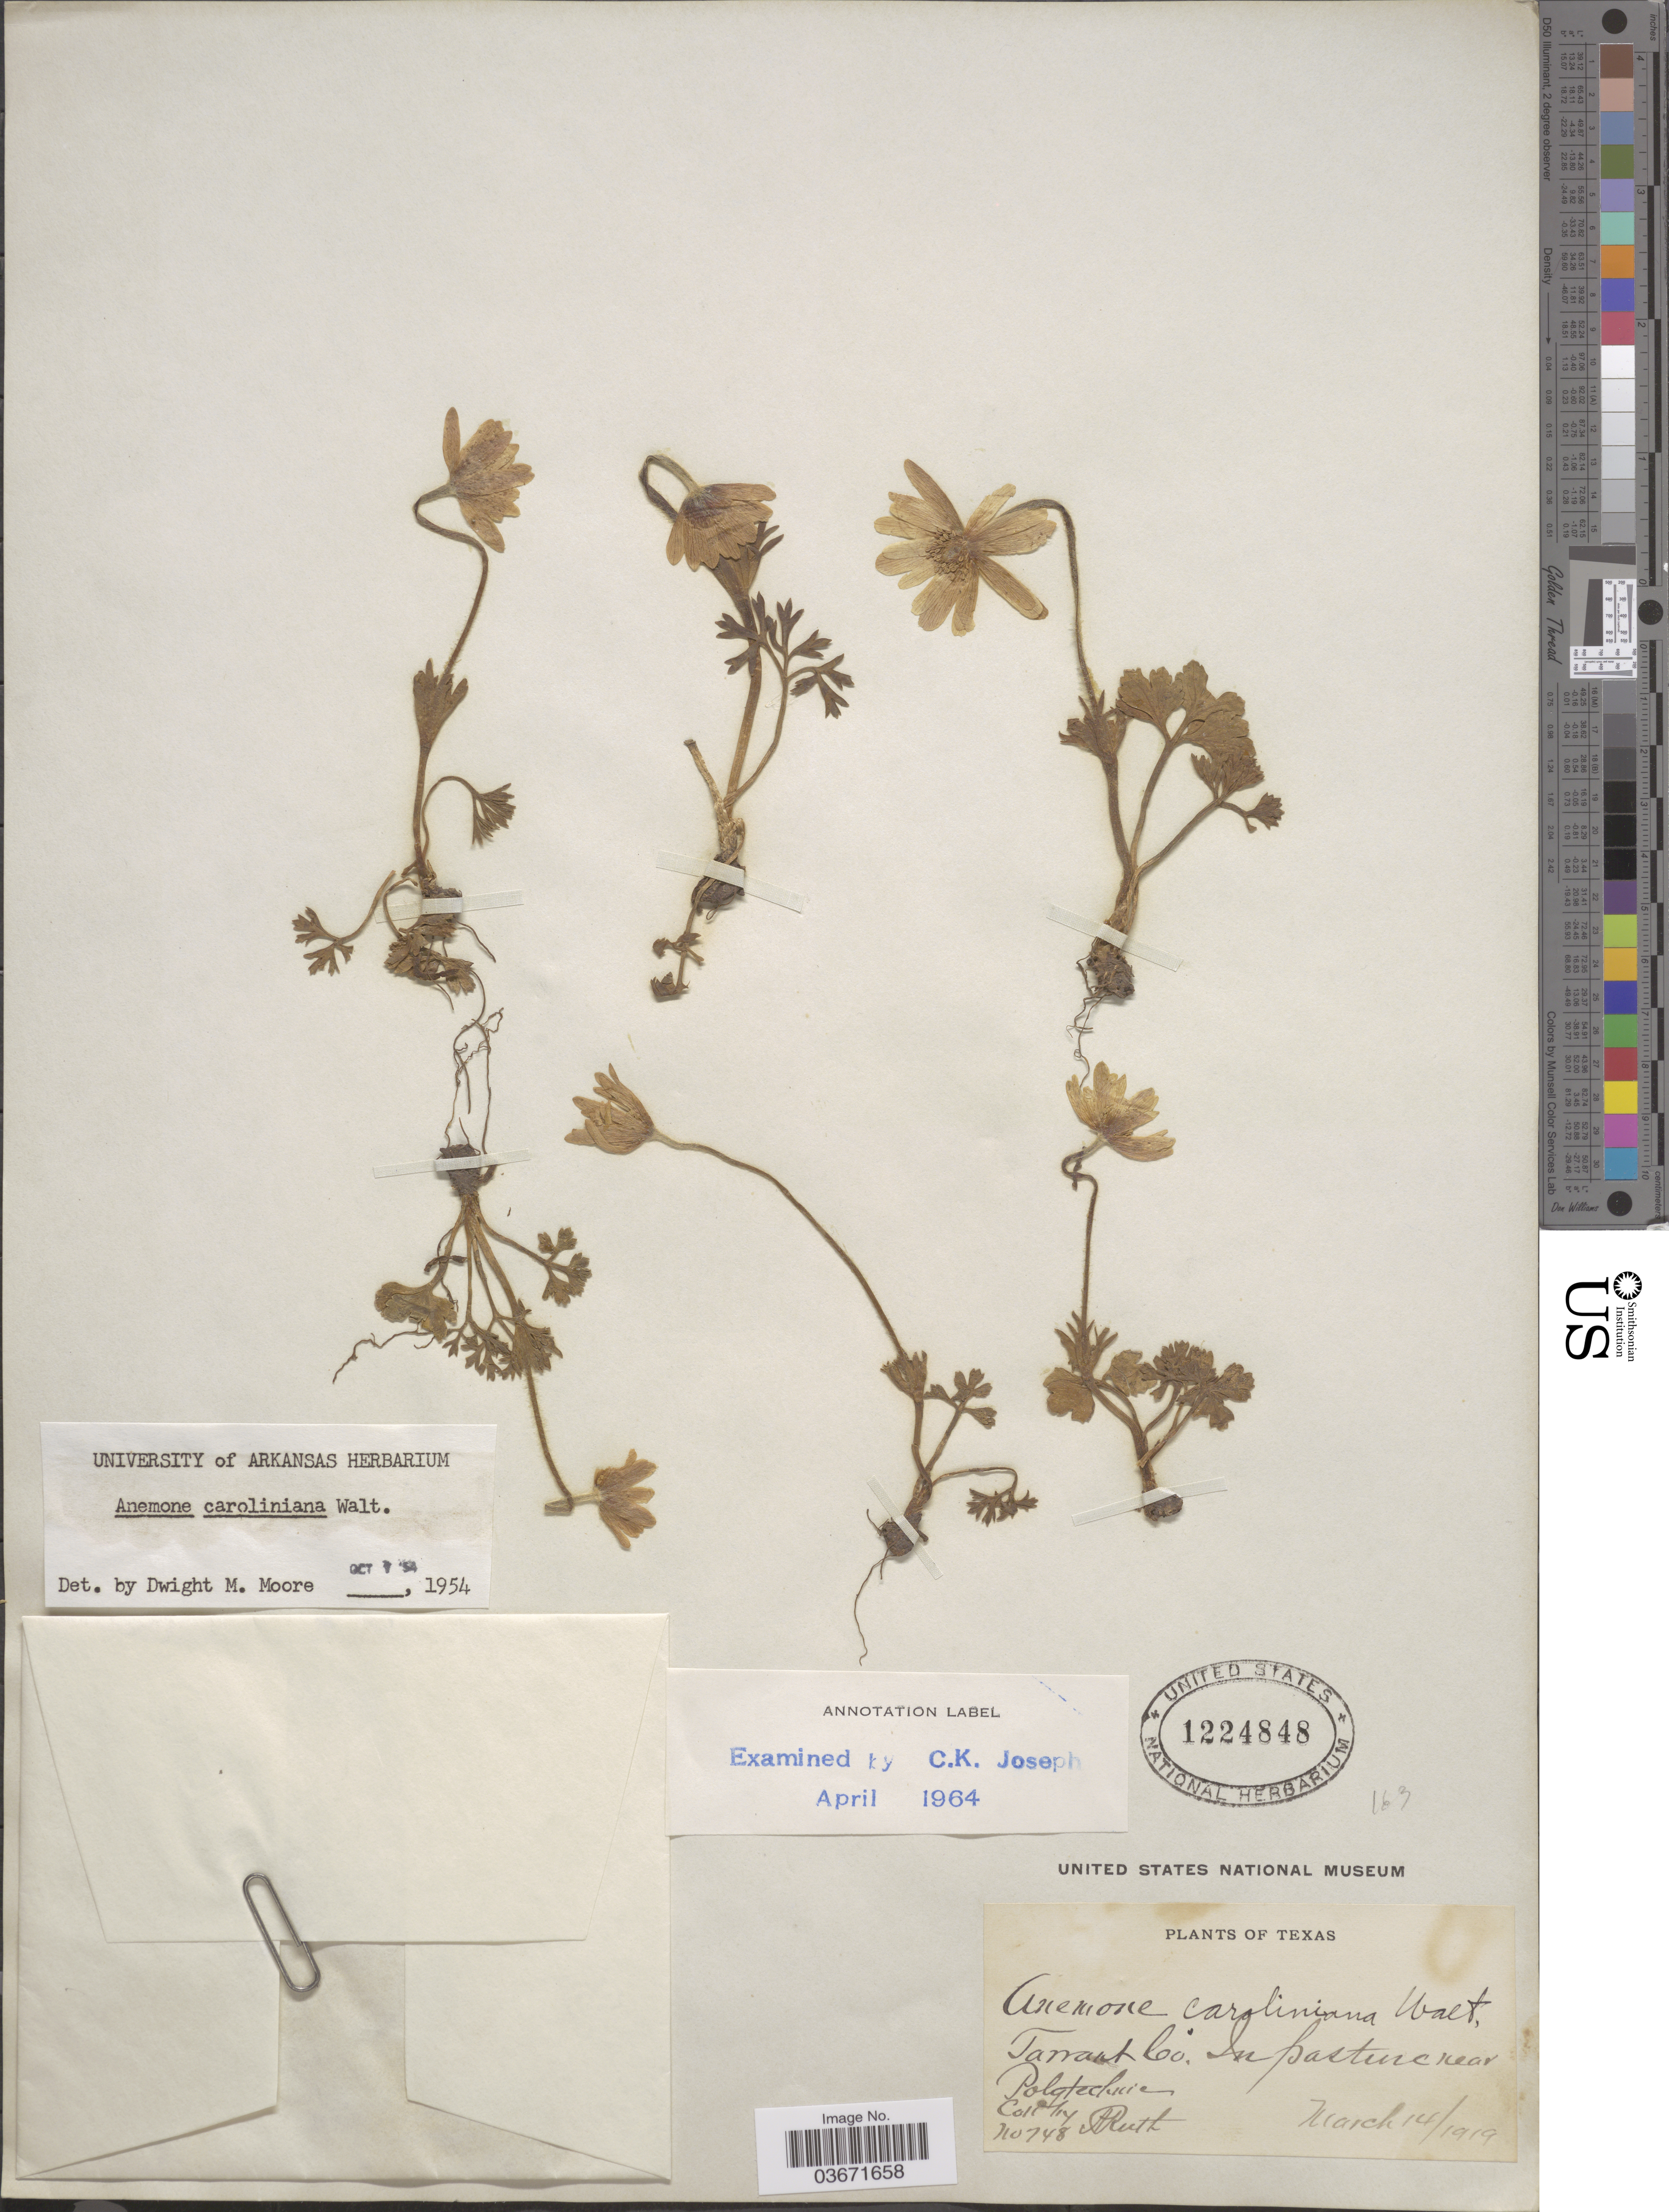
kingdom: Plantae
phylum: Tracheophyta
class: Magnoliopsida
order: Ranunculales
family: Ranunculaceae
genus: Anemone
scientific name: Anemone caroliniana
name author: Walter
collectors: A. Ruth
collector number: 748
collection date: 1919-03-14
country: United States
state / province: Texas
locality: Tarrant Co. Near Polytechnic.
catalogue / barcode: US 1224848